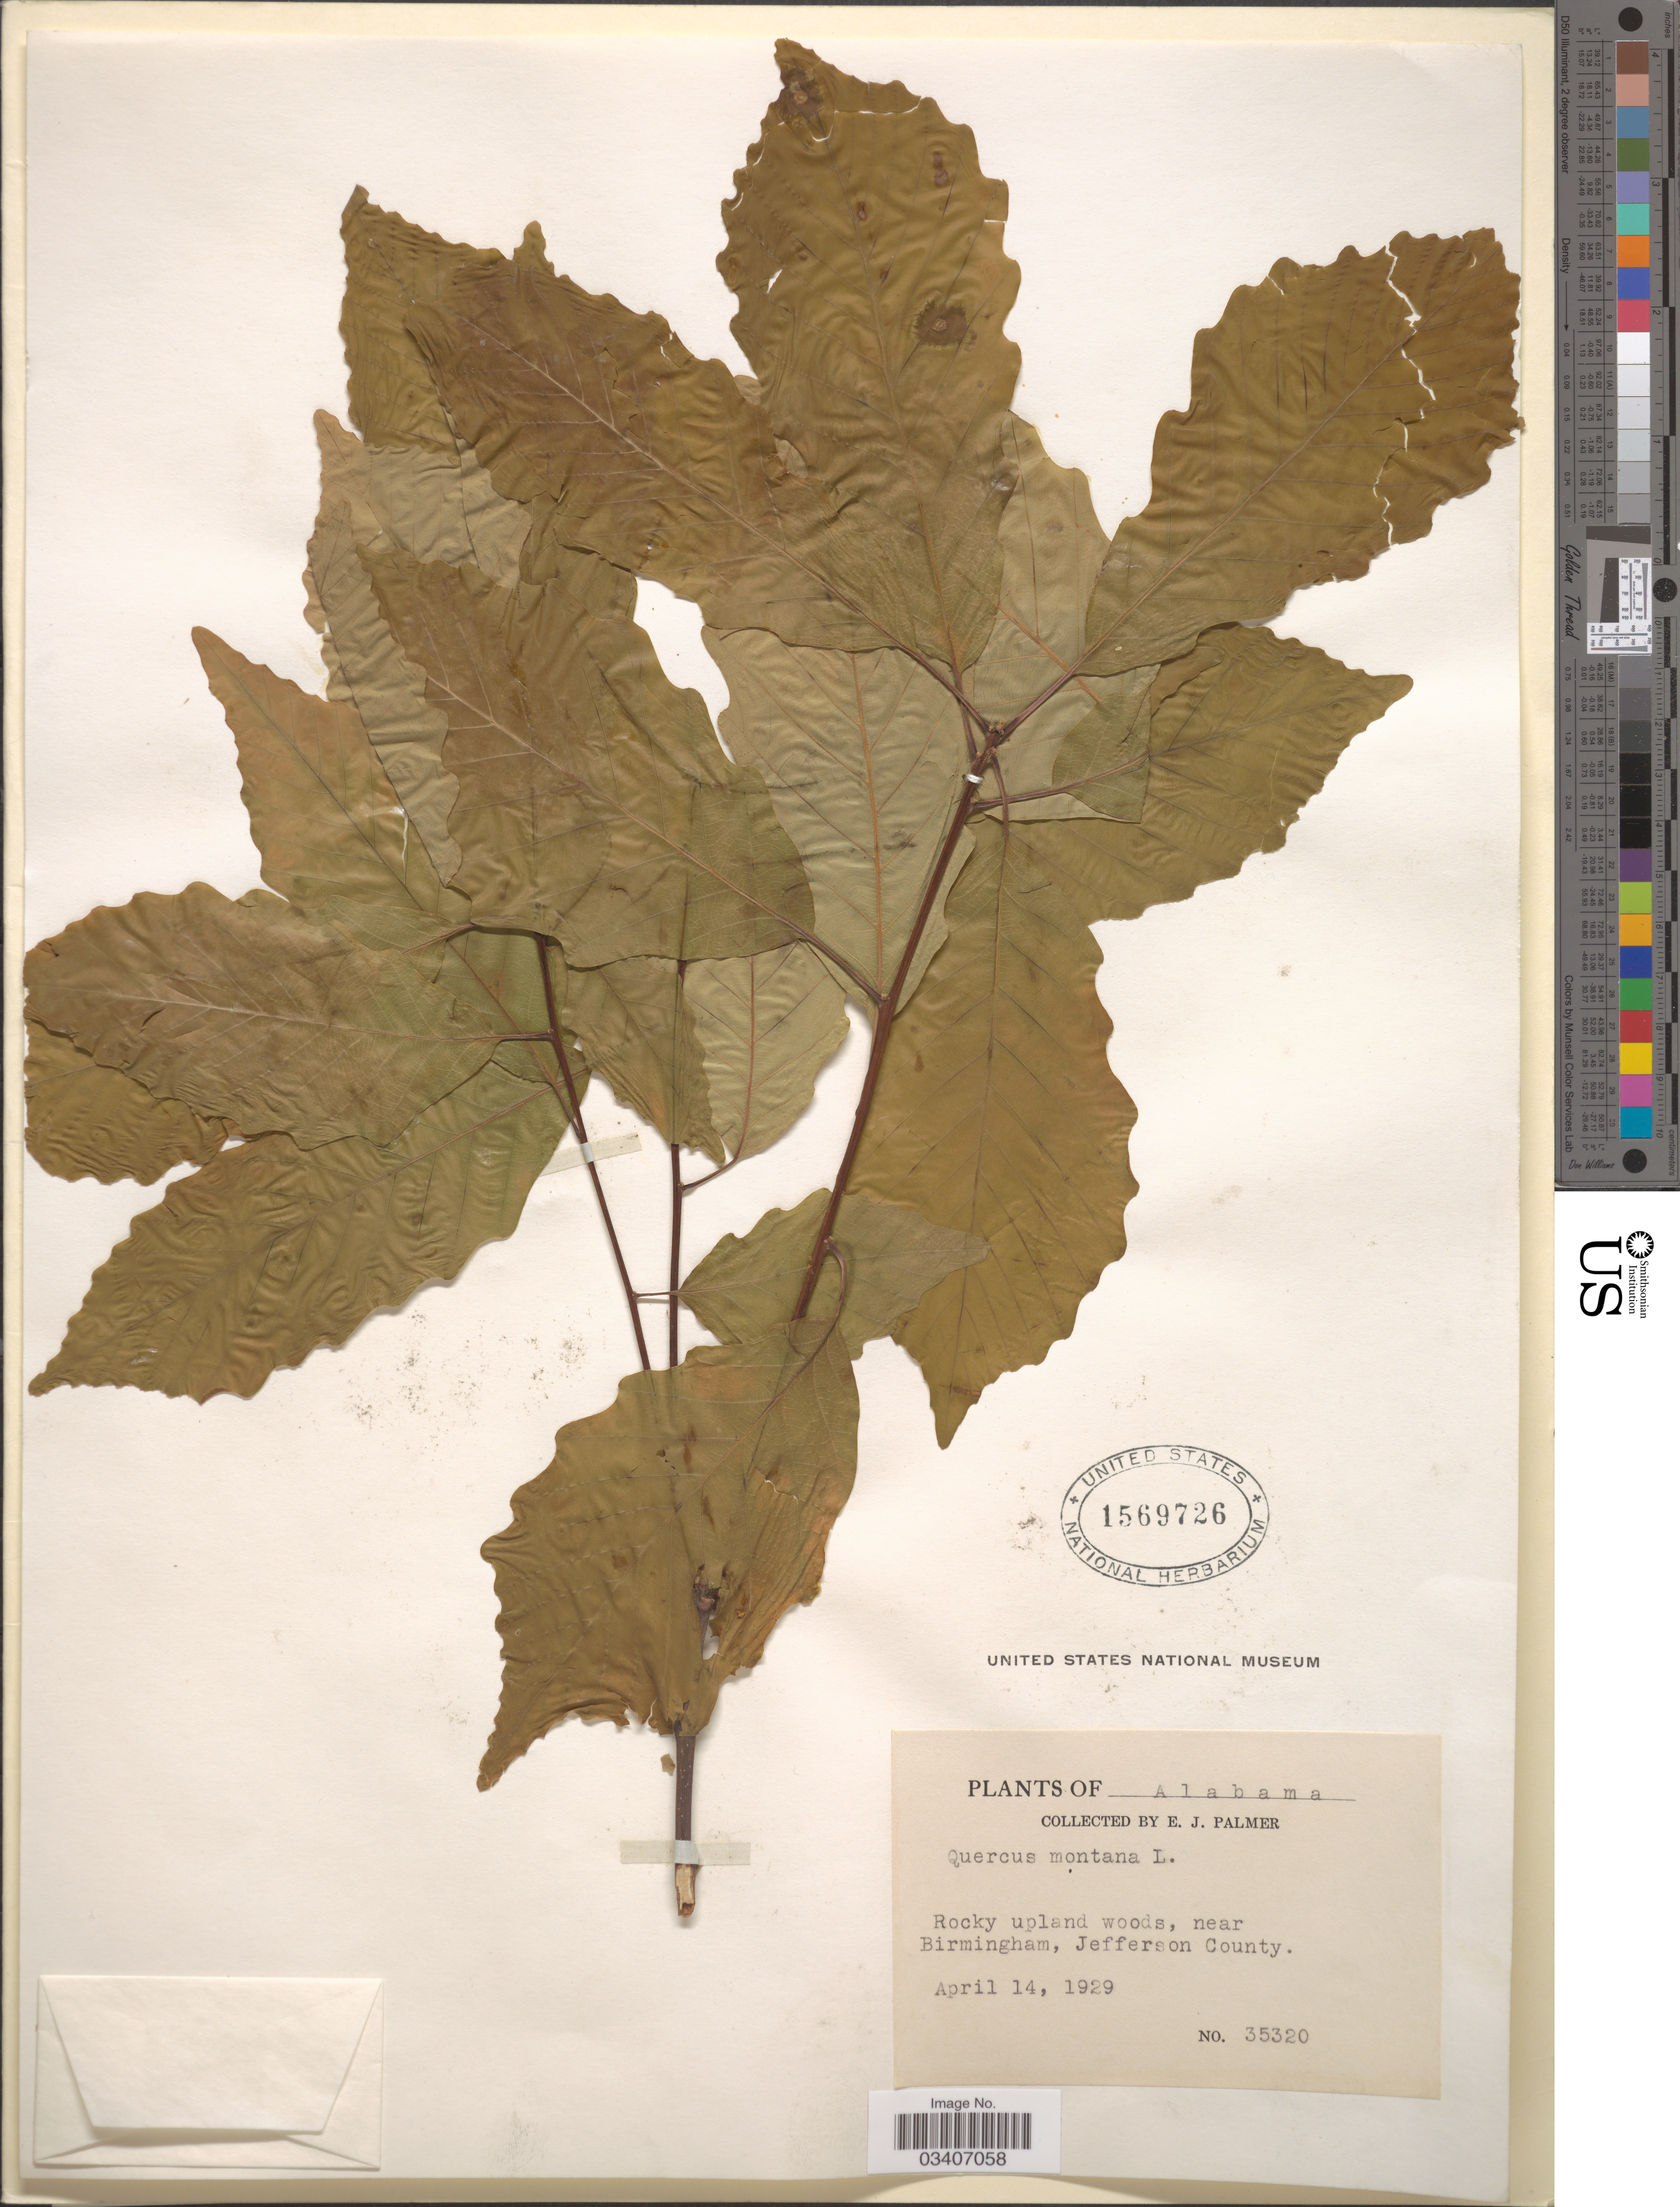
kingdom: Plantae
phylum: Tracheophyta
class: Magnoliopsida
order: Fagales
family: Fagaceae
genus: Quercus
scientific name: Quercus montana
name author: Willd.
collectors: E. J. Palmer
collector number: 35320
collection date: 1929-04-14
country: United States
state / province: Alabama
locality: Near Birmingham, Jefferson County.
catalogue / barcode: US 1569726